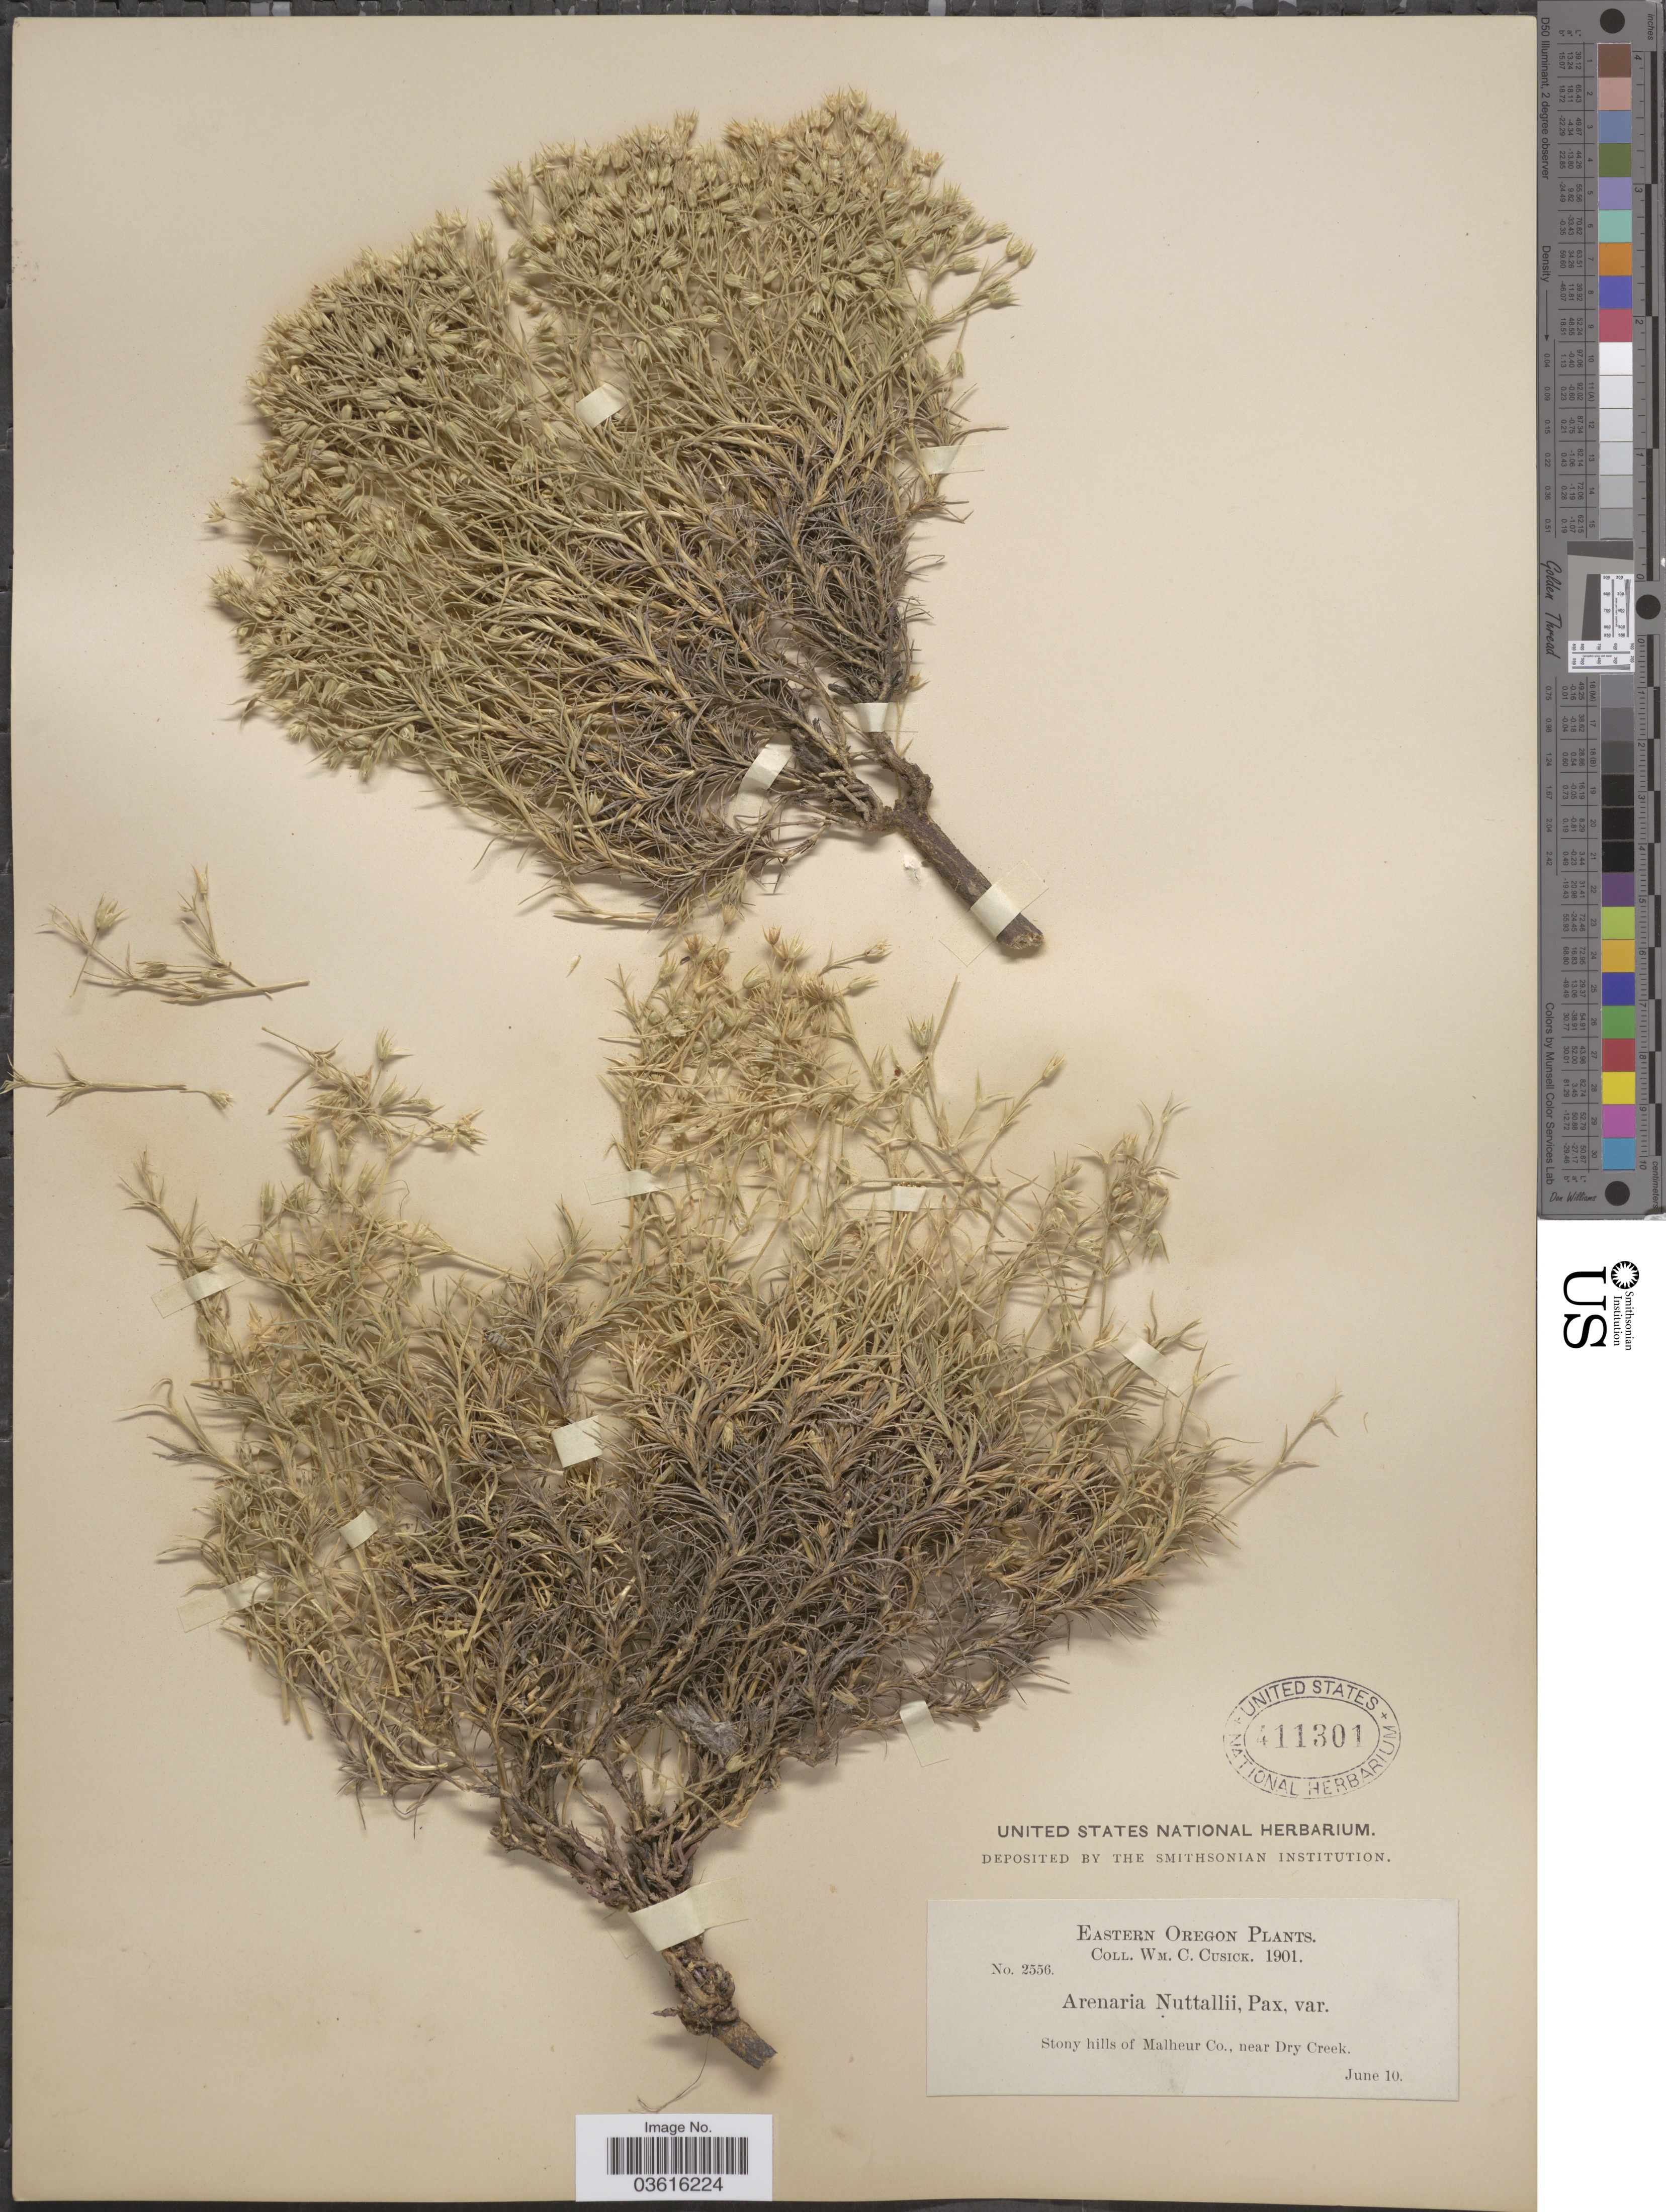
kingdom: Plantae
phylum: Tracheophyta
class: Magnoliopsida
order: Caryophyllales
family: Caryophyllaceae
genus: Minuartia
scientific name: Minuartia nuttallii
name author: (Pax) Briq.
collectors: W. C. Cusick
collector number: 2556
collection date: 1901-06-10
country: United States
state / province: Oregon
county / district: Malheur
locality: Eastern Oregon. Stony hills of Malheur Co., near Dry Creek.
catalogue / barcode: US 411301